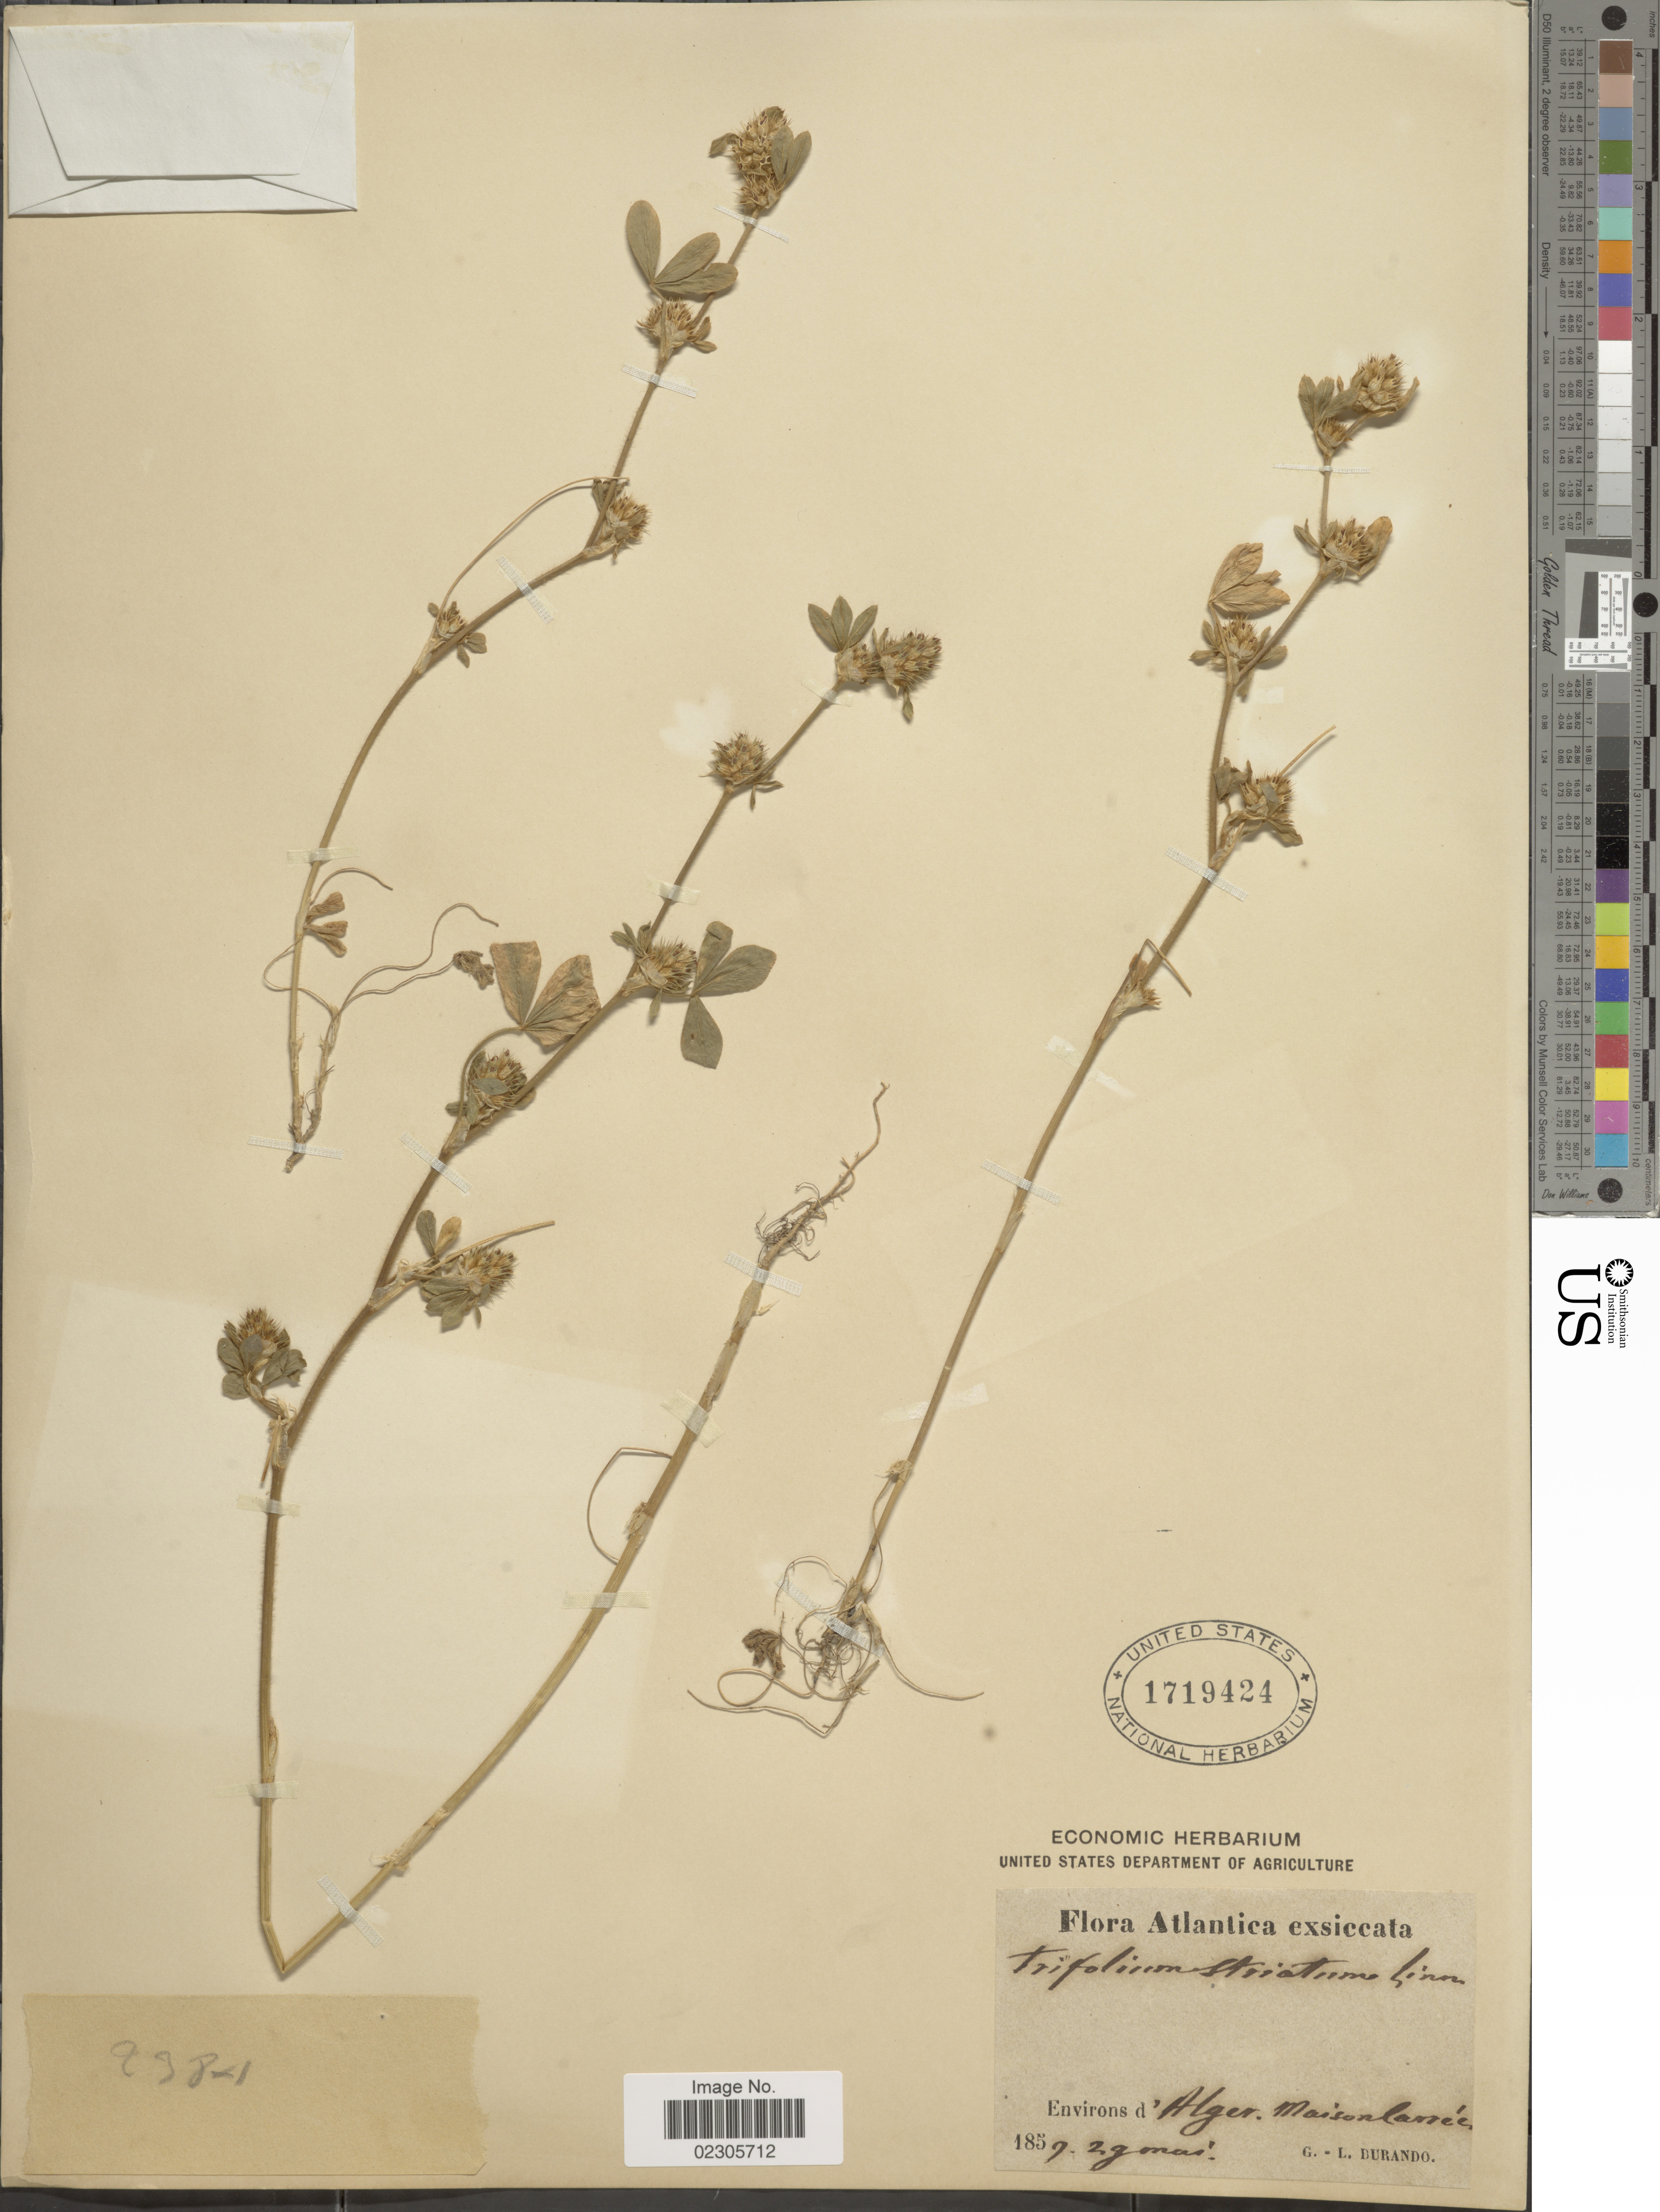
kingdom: Plantae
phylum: Tracheophyta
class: Magnoliopsida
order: Fabales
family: Fabaceae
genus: Trifolium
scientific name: Trifolium striatum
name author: L.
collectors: G. Durando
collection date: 1859-05-29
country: Algeria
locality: Atlantica, Environs d'Alger. Maison Cassée.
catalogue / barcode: US 1719424